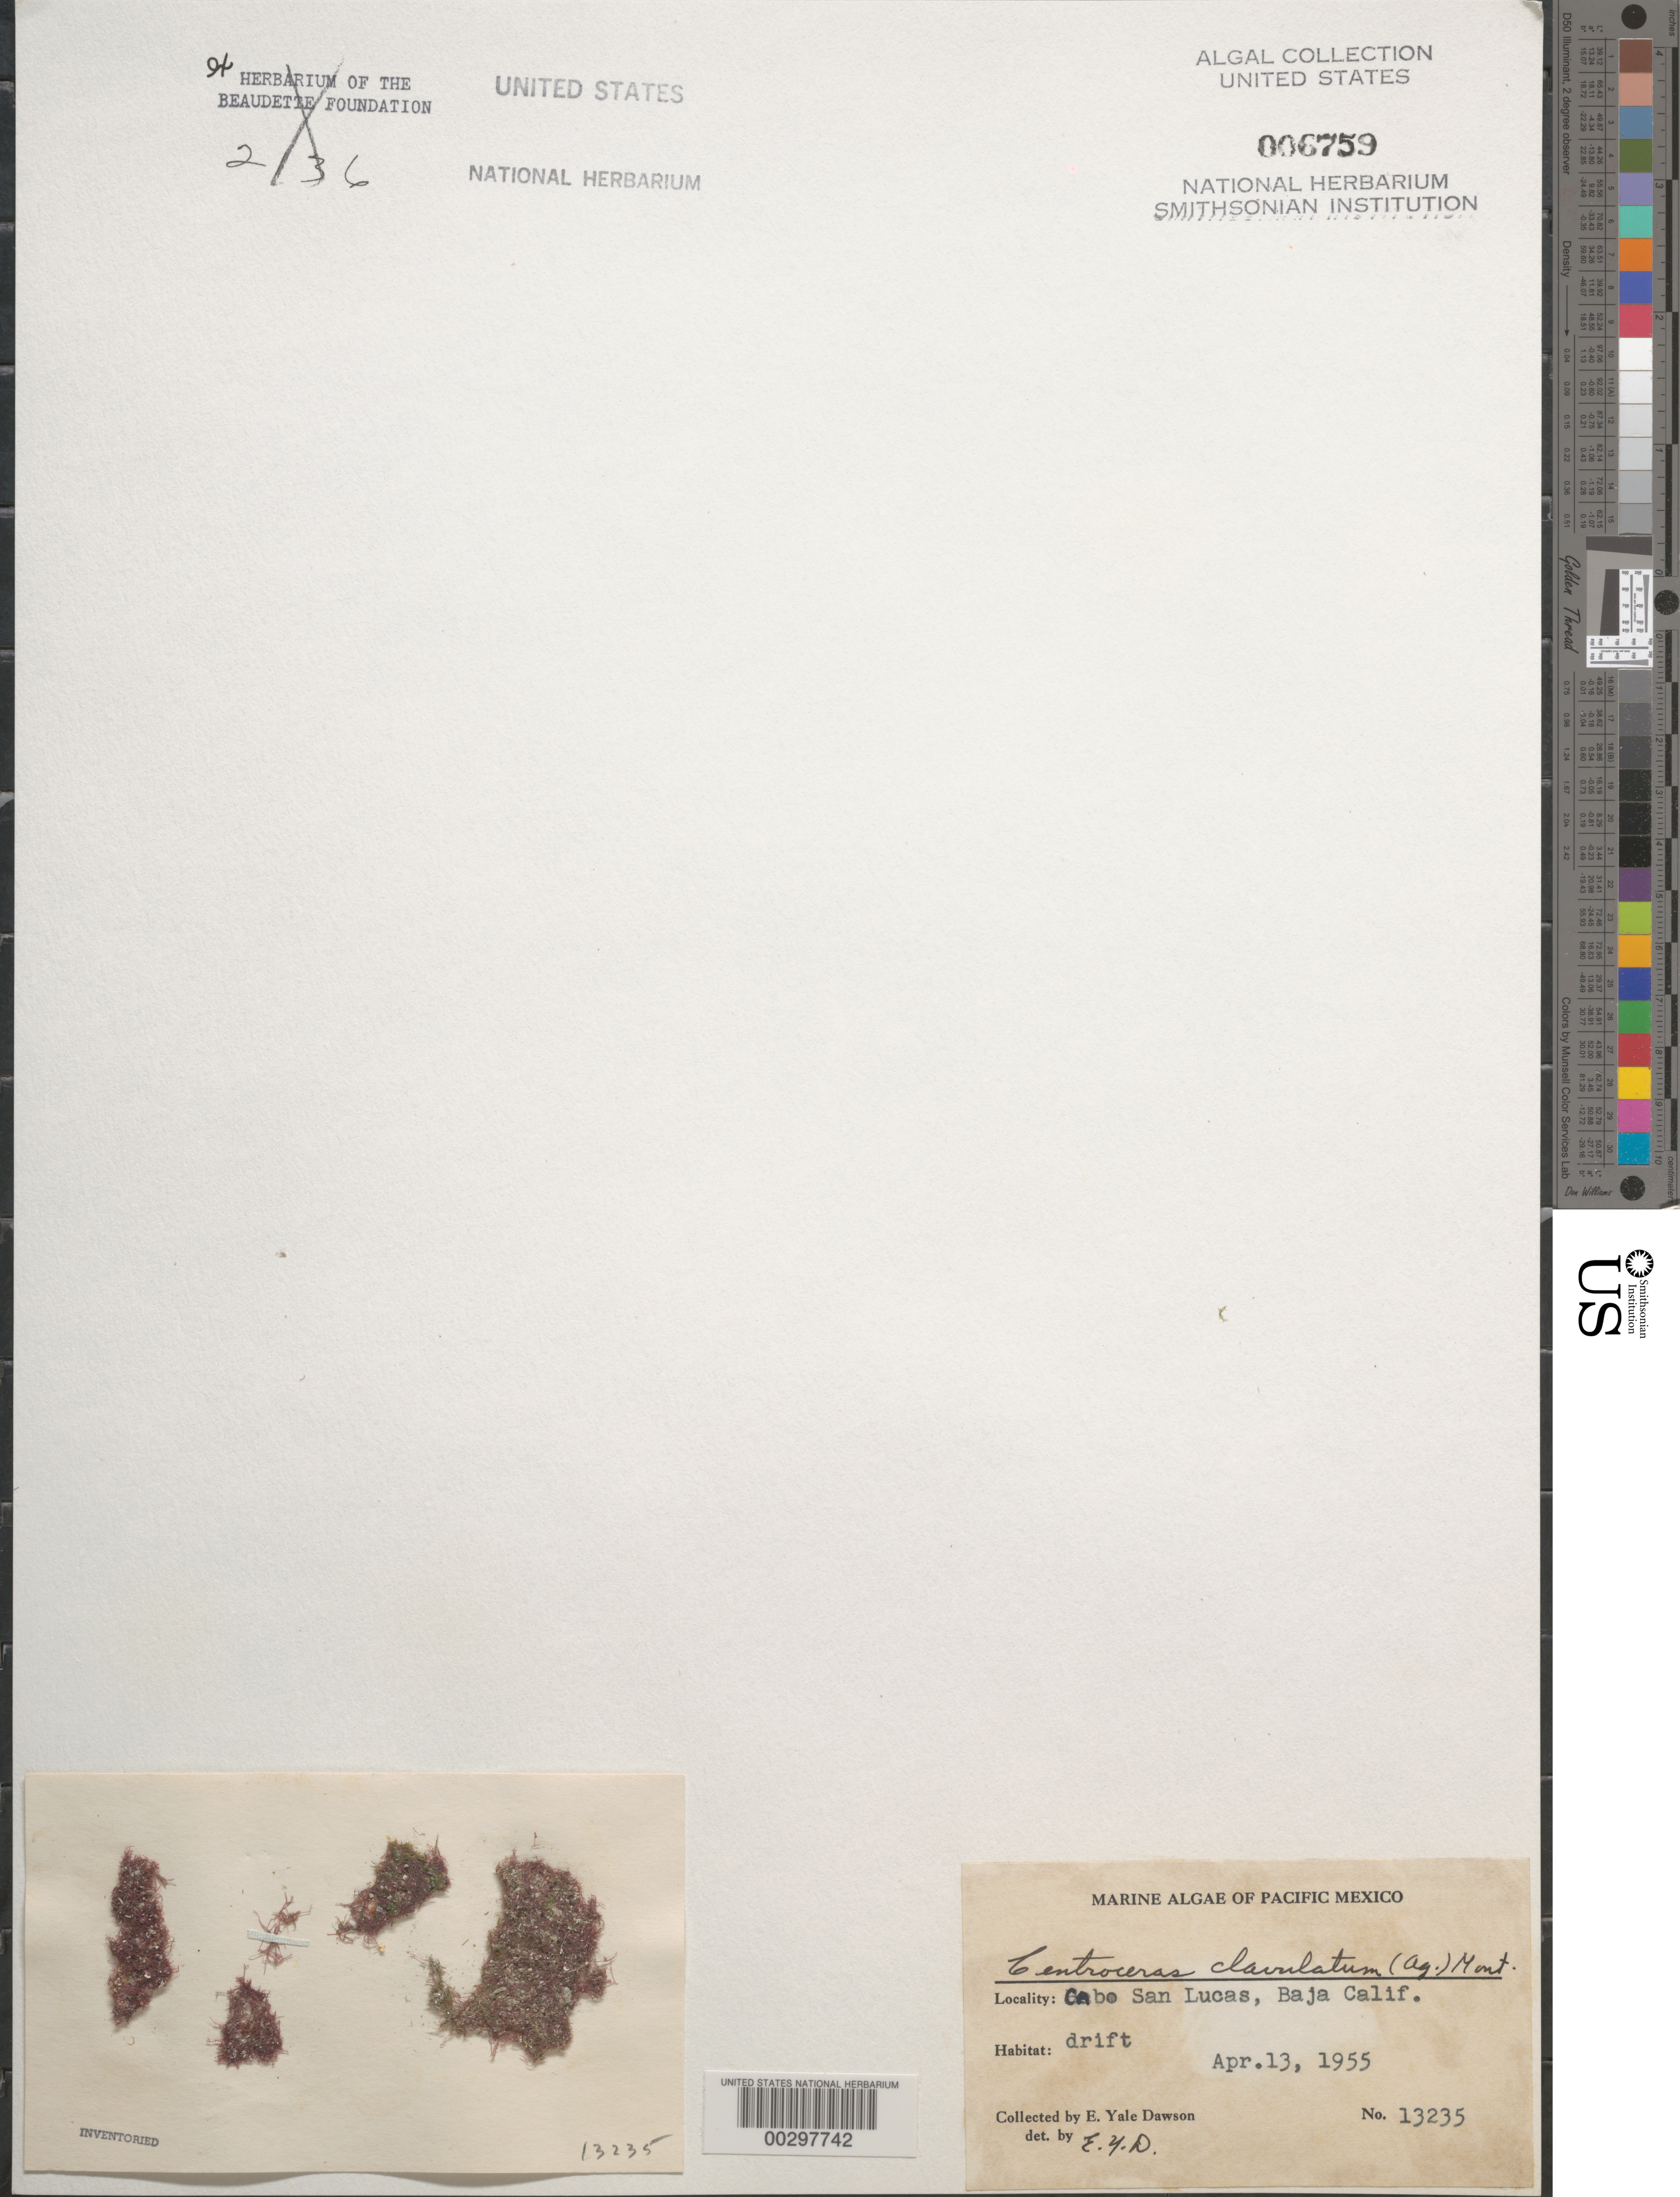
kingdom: Plantae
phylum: Rhodophyta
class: Florideophyceae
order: Ceramiales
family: Ceramiaceae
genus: Centroceras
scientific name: Centroceras clavulatum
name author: (C. Agardh) Mont.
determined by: Dawson, E. Y.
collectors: E. Y. Dawson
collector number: EYD 13235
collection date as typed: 13 Apr 1955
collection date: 1955-04-13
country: Mexico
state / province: Baja California Sur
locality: Cabo San Lucas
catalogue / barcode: US 6759